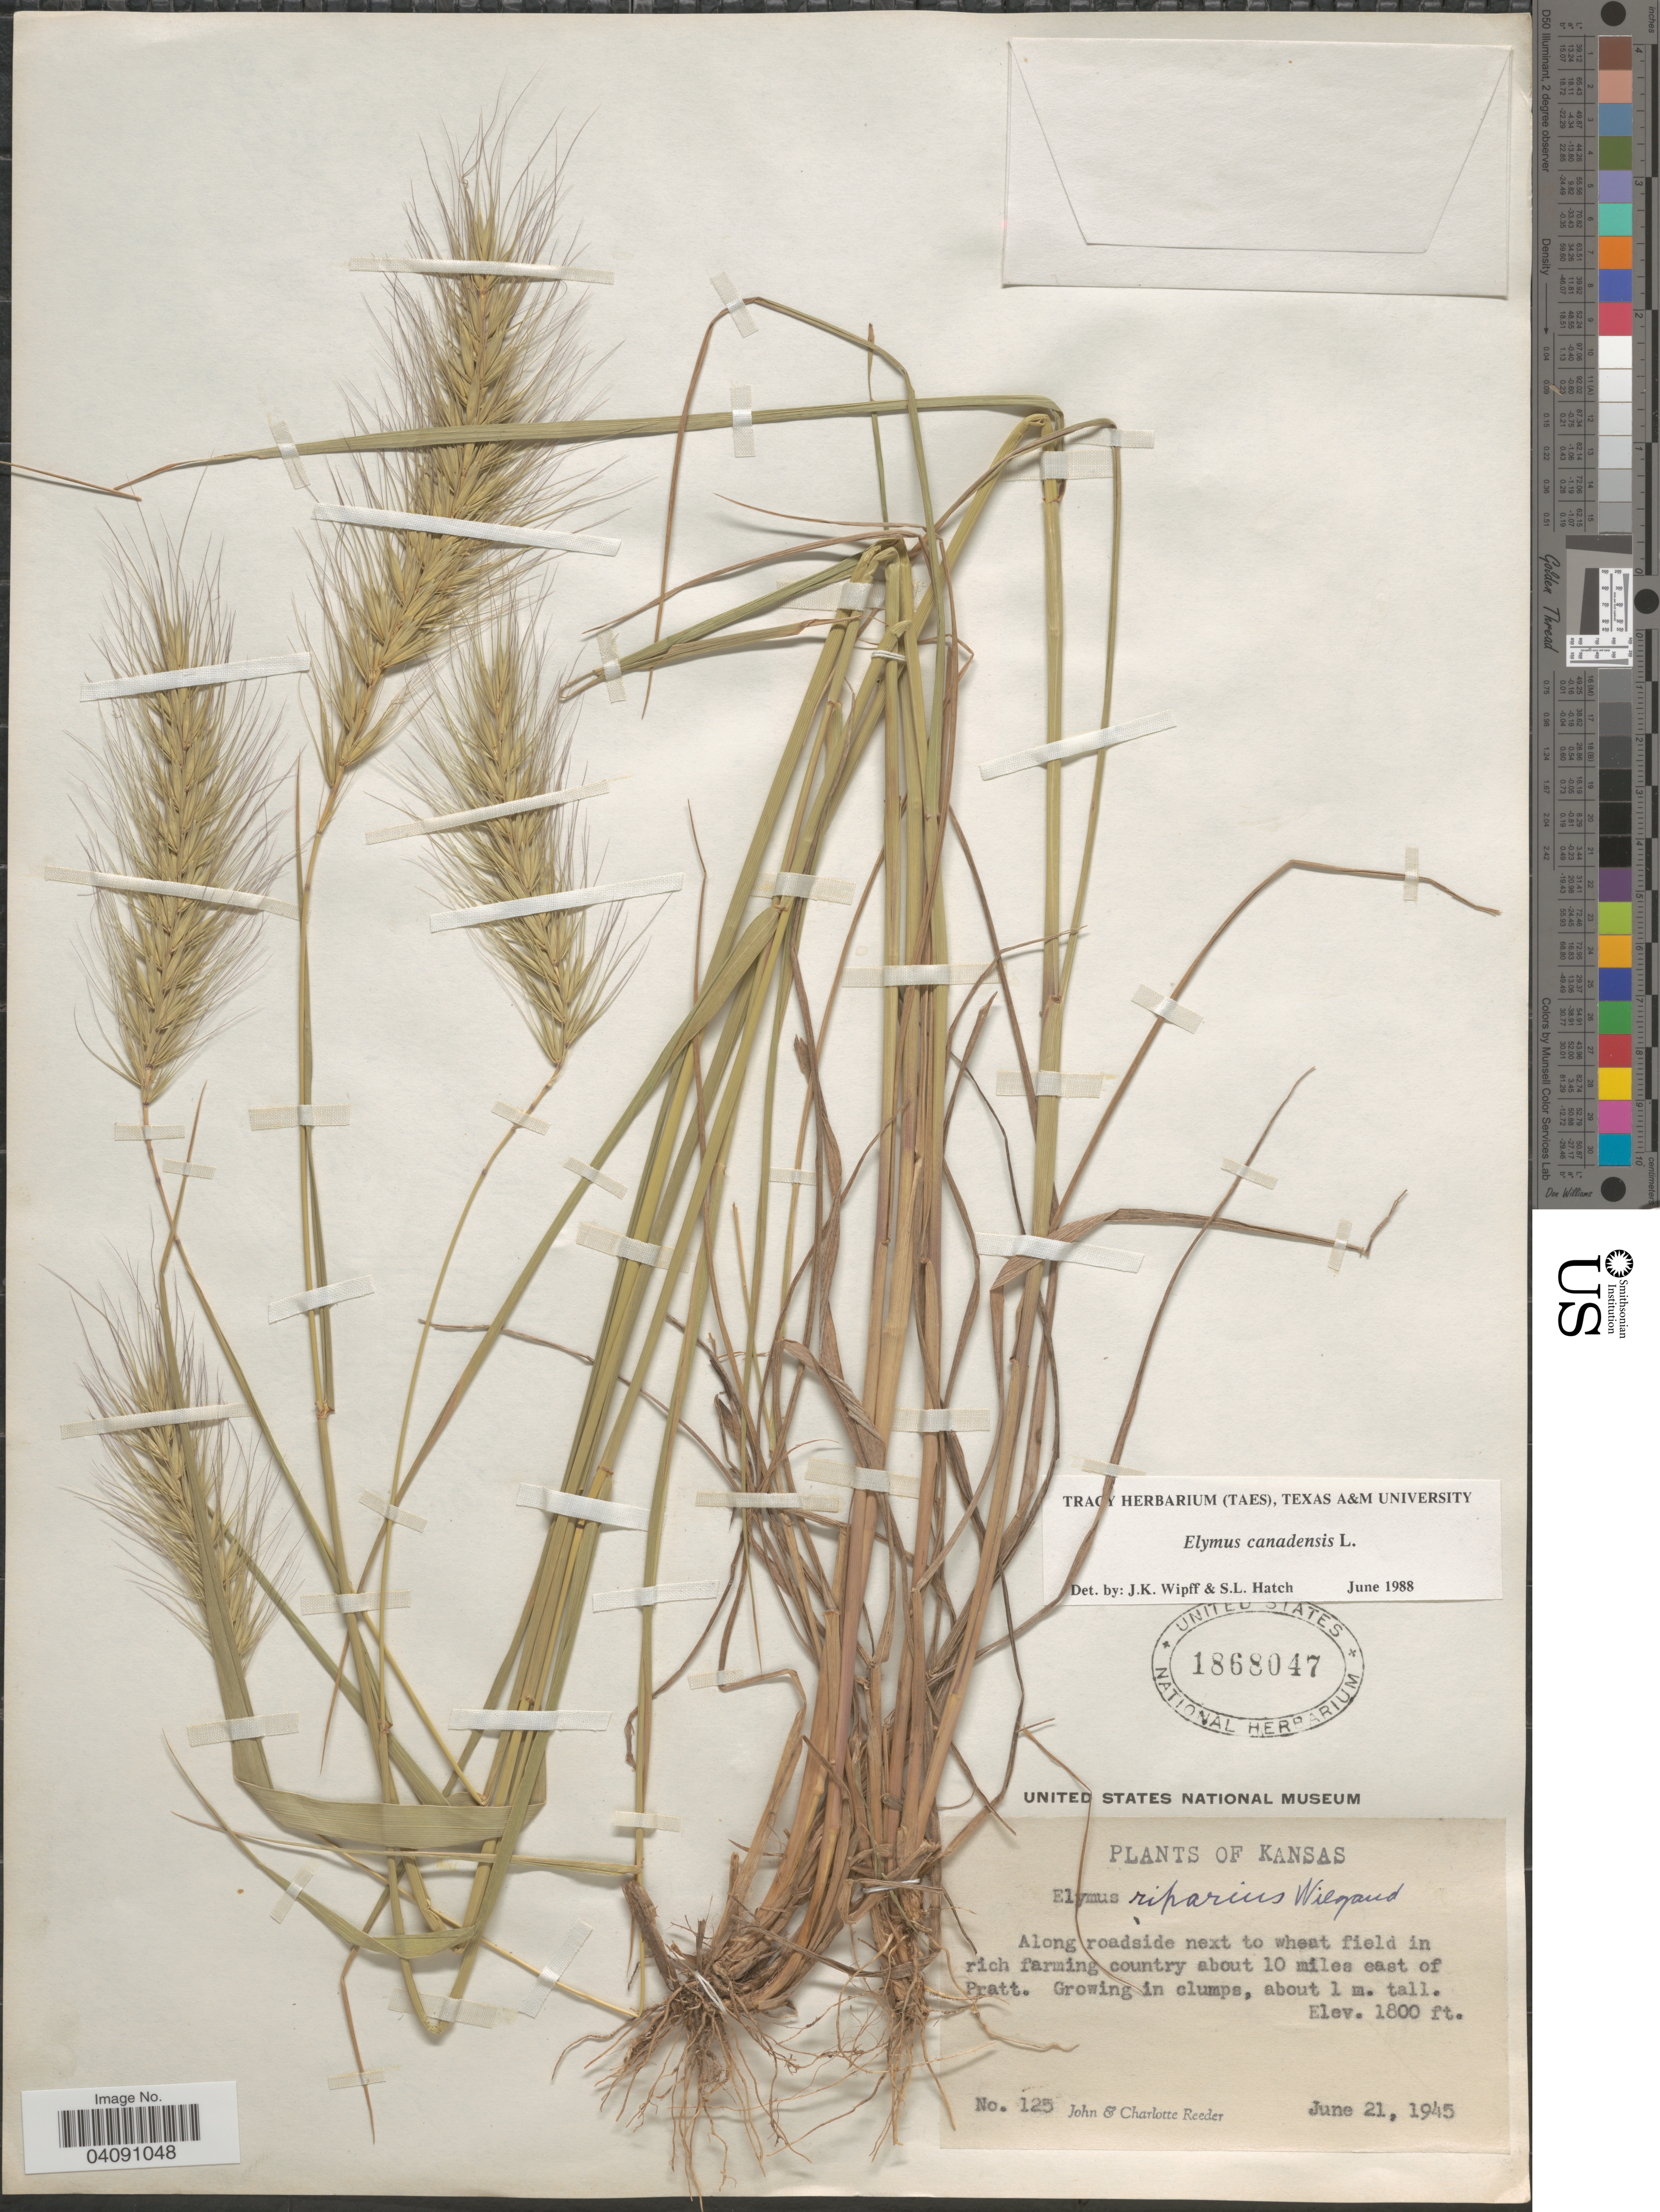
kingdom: Plantae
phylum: Tracheophyta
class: Liliopsida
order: Poales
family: Poaceae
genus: Elymus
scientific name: Elymus canadensis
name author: L.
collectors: J. R. Reeder & C. G. Reeder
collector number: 125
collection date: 1945-06-21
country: United States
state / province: Kansas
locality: Along roadside next to wheat field in rich farming country about 10 miles east of Pratt.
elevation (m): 549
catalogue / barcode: US 1868047